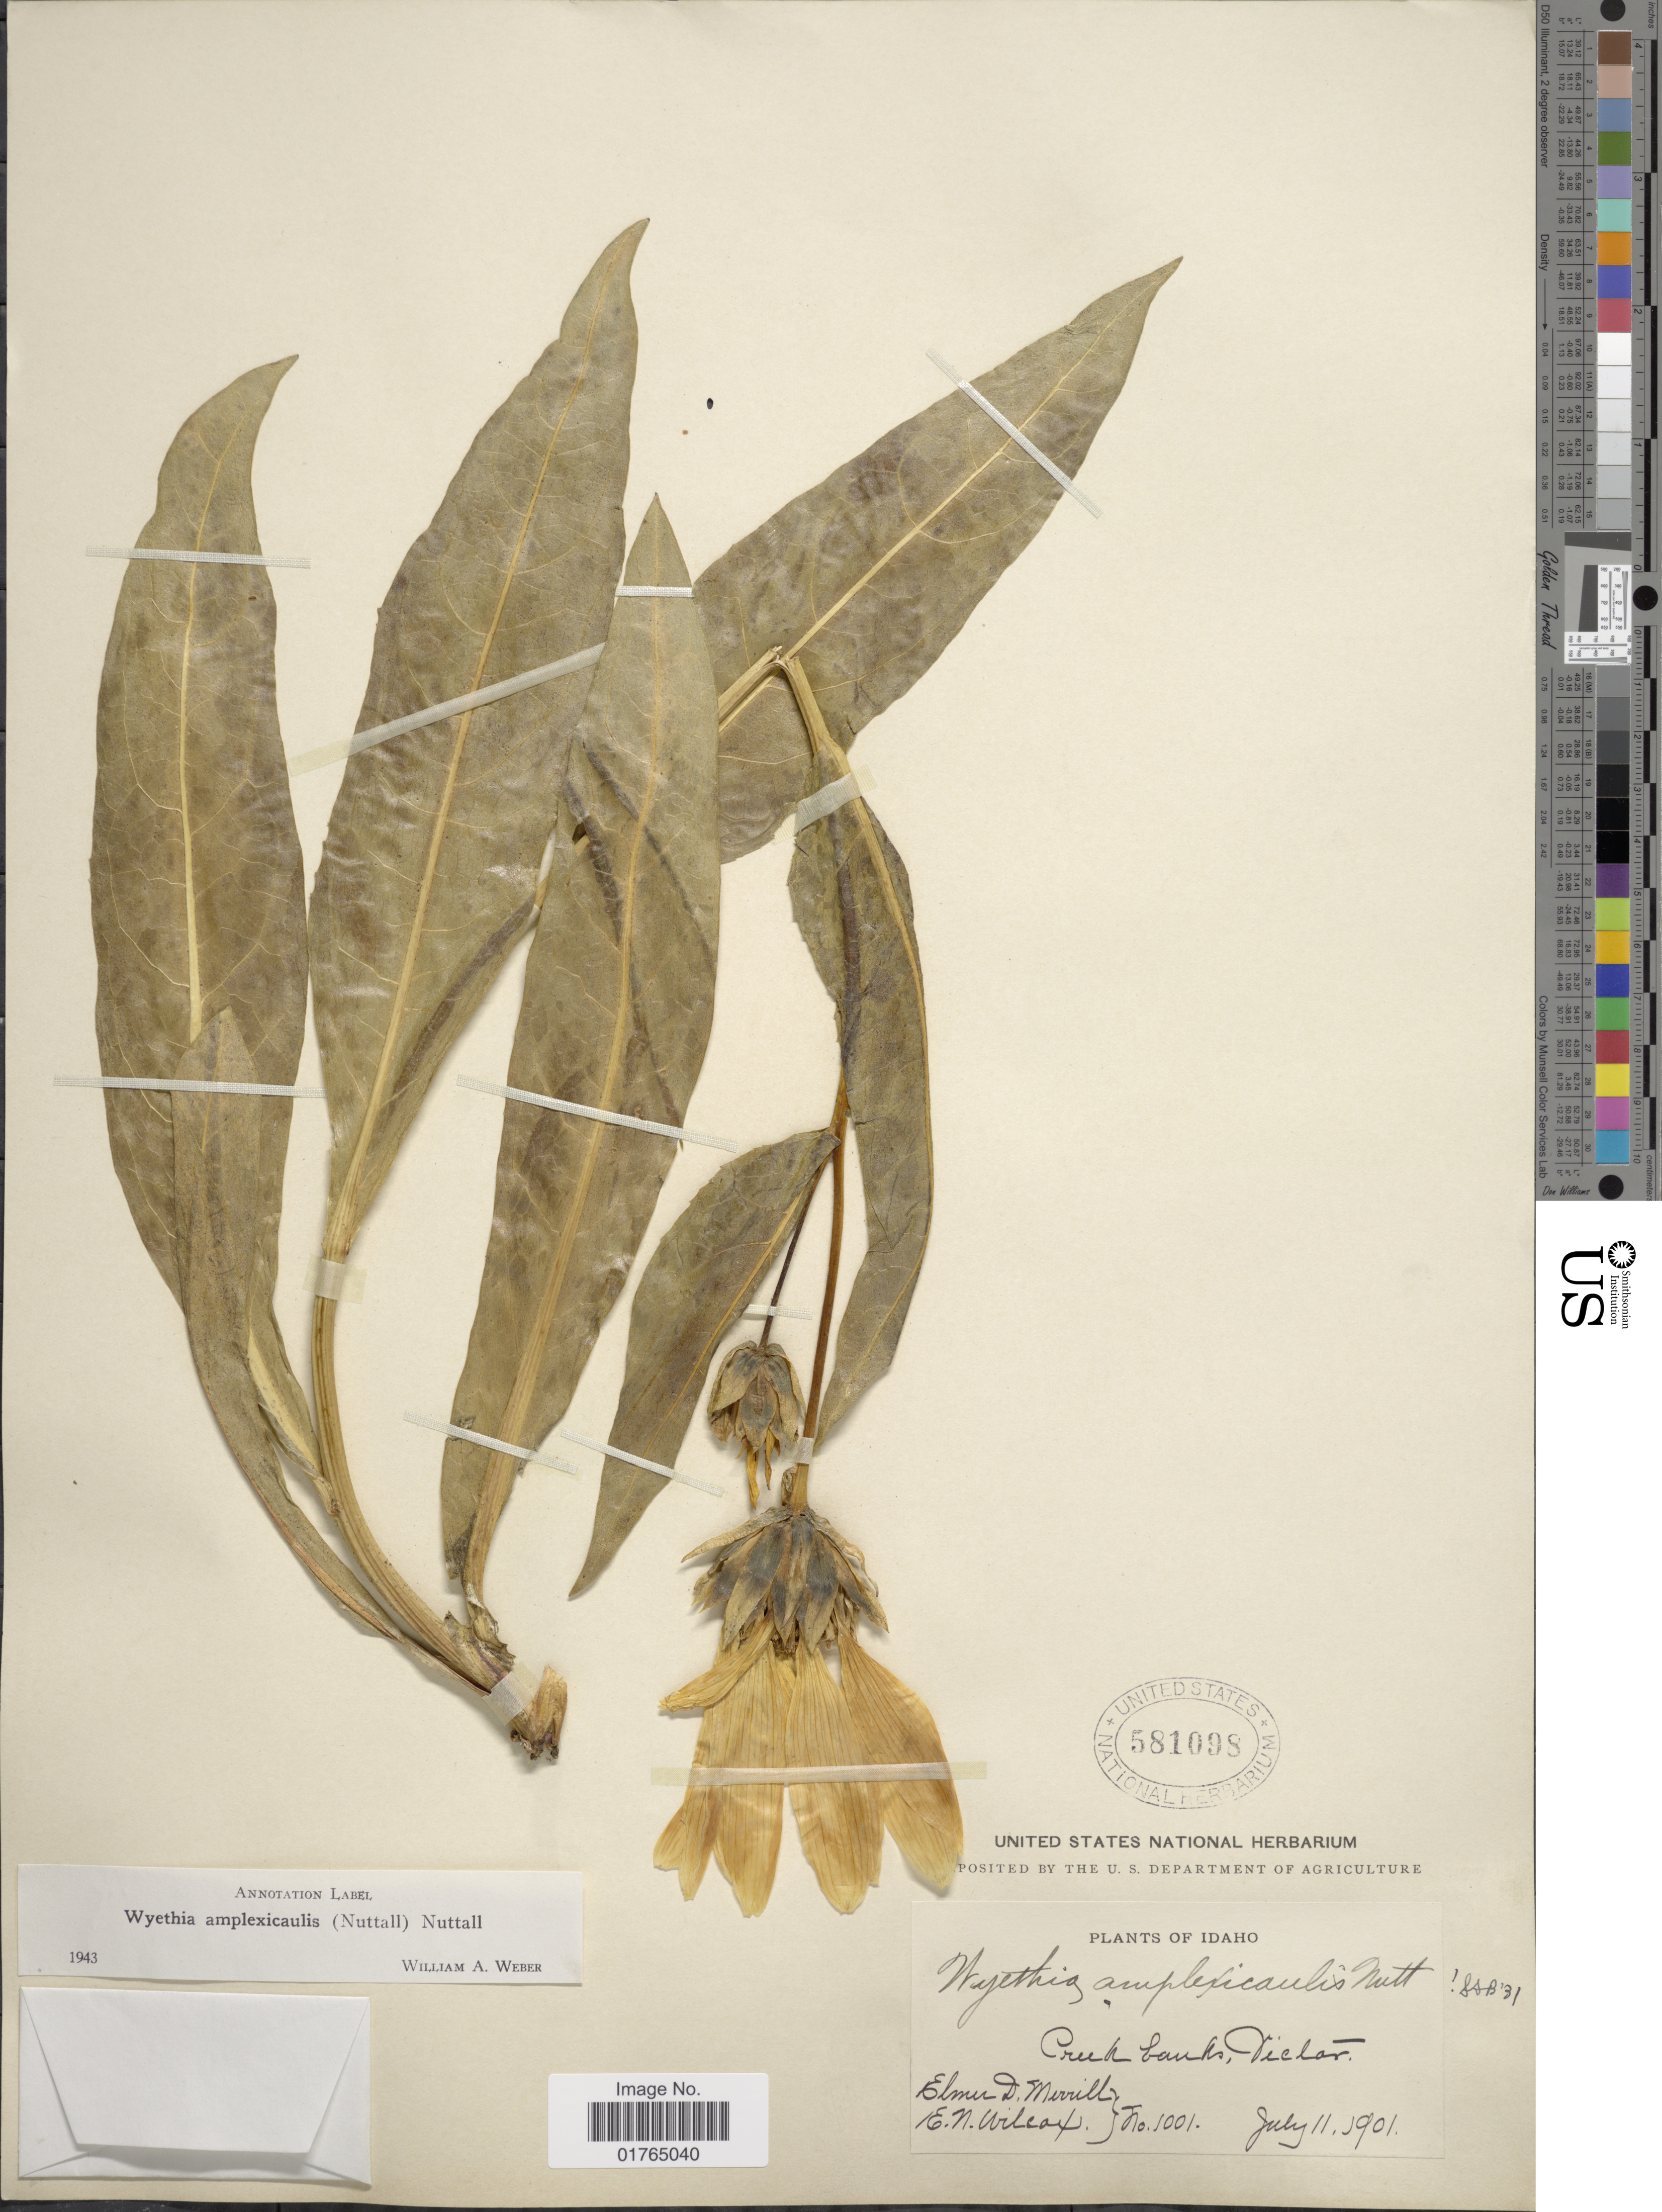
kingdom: Plantae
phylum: Tracheophyta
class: Magnoliopsida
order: Asterales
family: Asteraceae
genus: Wyethia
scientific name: Wyethia amplexicaulis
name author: Nutt.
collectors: E. D. Merrill & E. Wilcox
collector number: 1001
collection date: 1901-07-11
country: United States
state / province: Idaho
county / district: Teton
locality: Creek banks, Victor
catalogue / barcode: US 581098